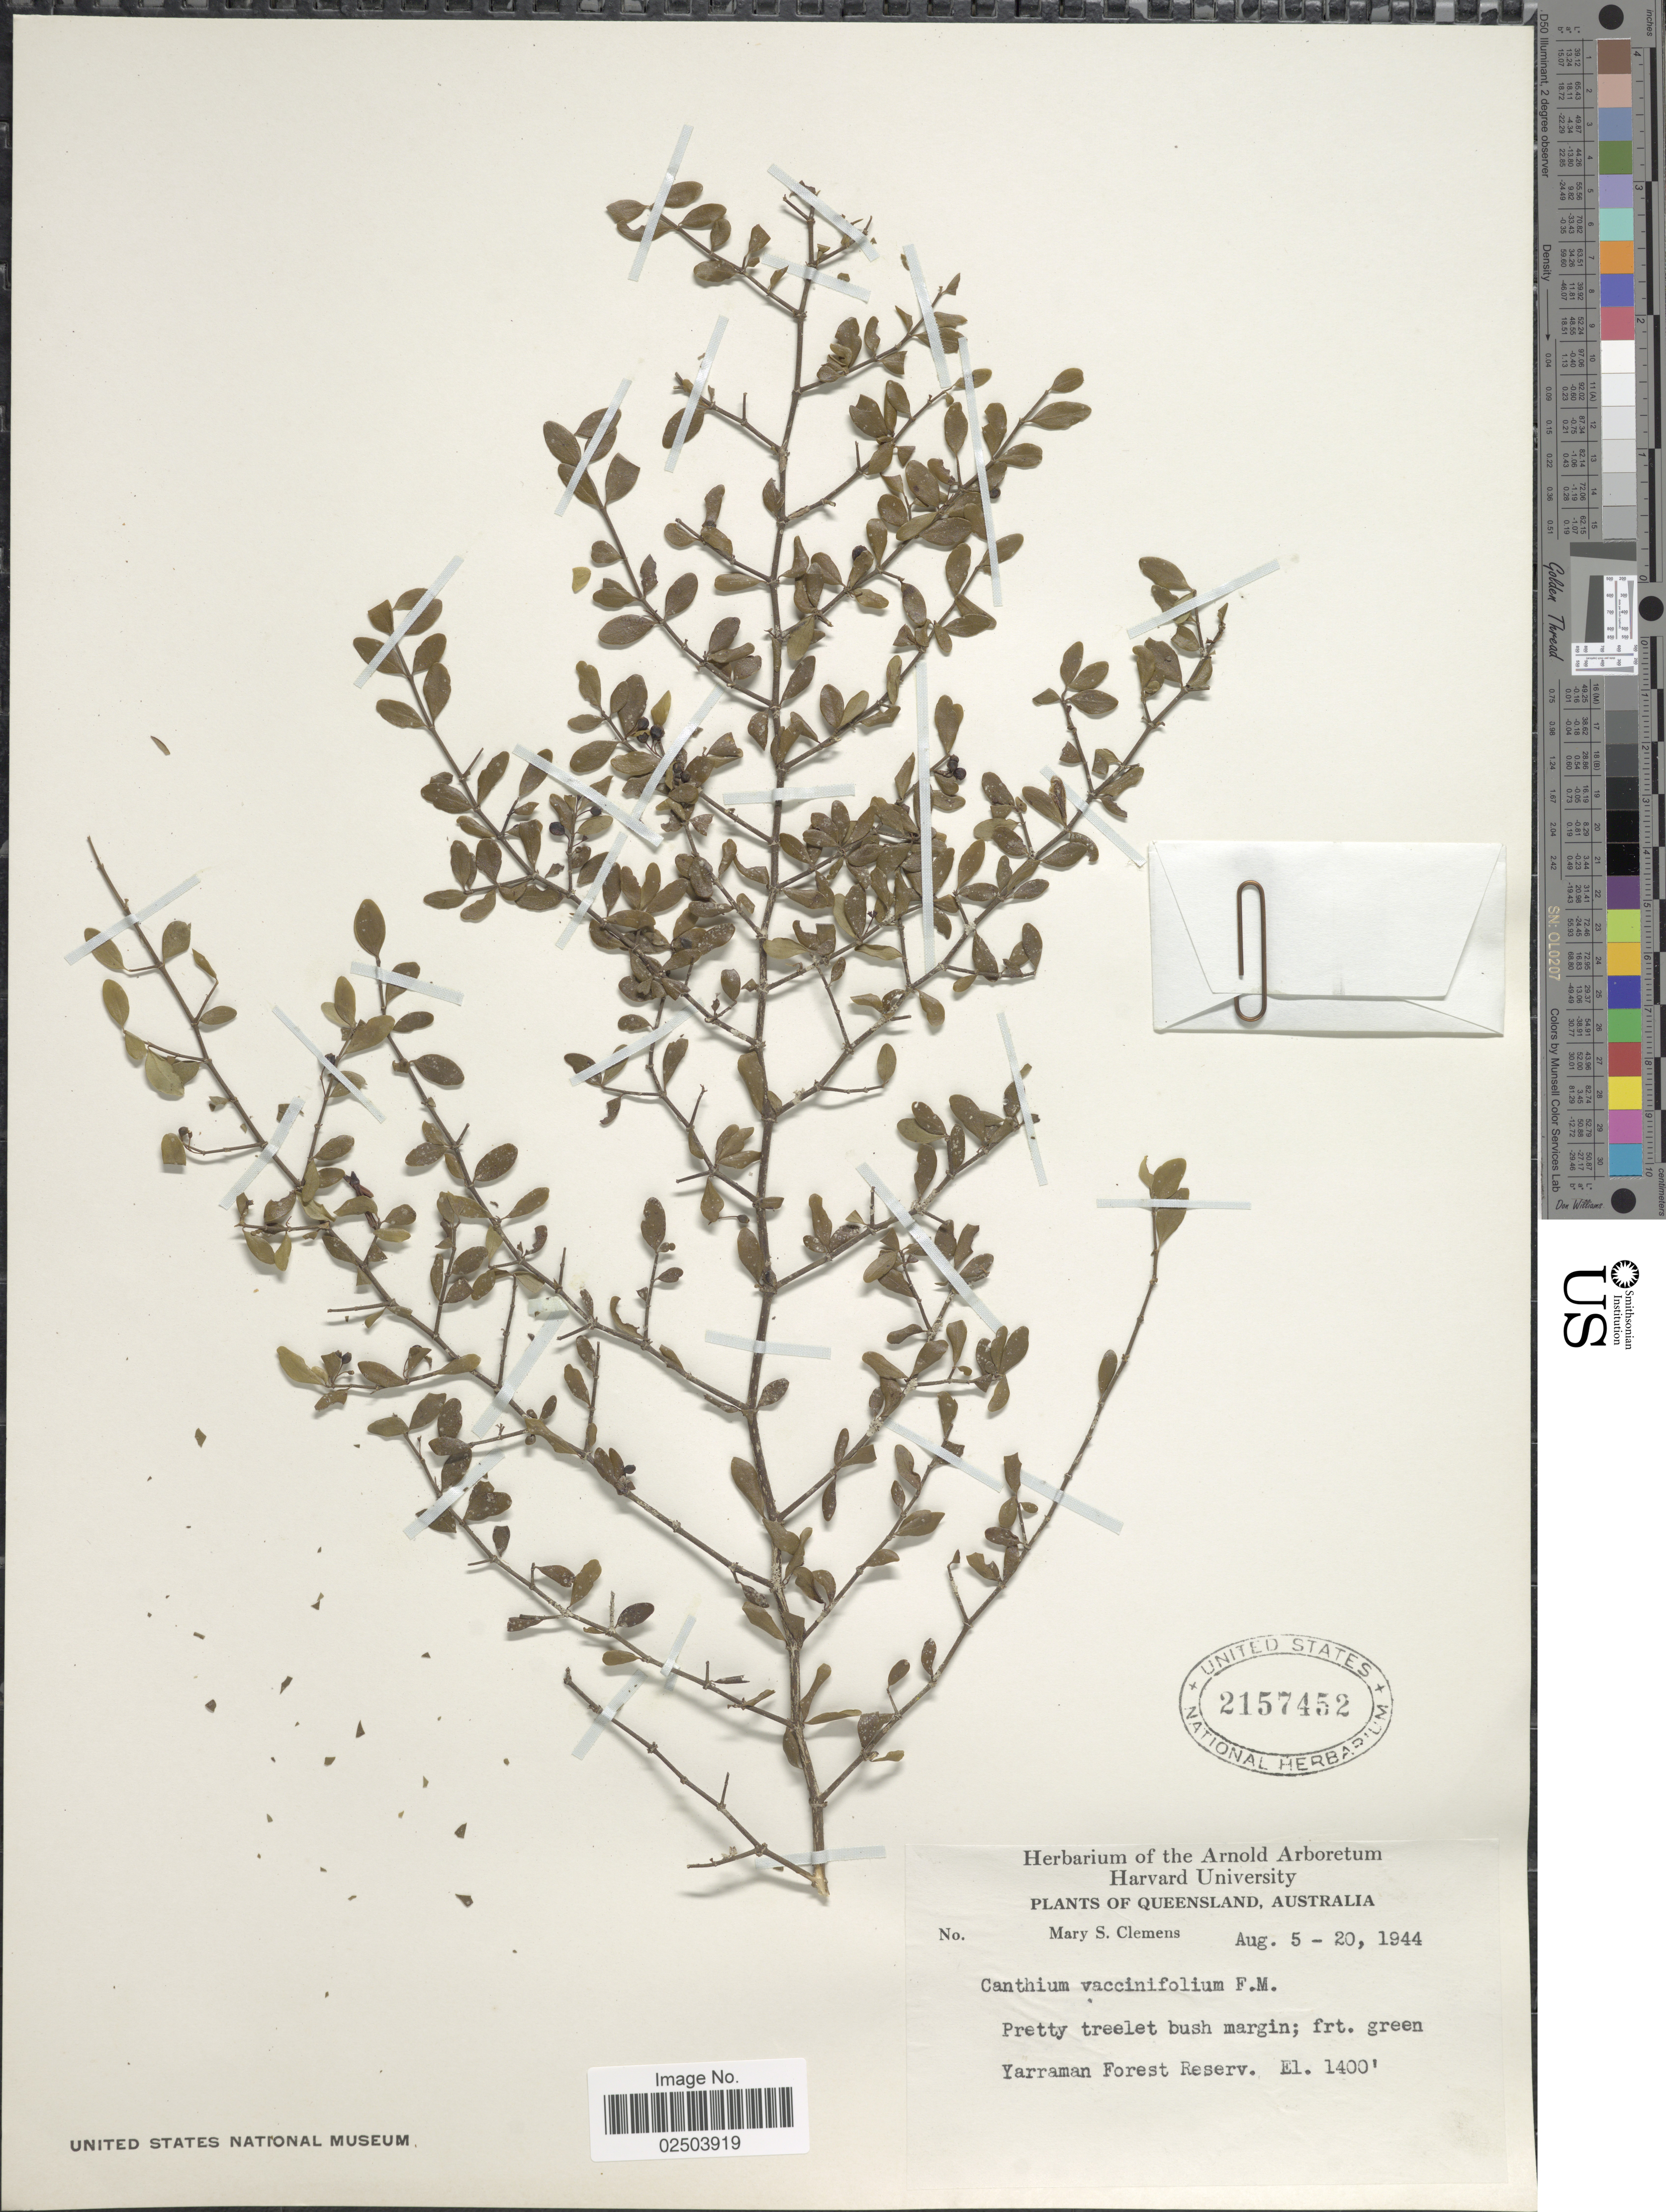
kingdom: Plantae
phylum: Tracheophyta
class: Magnoliopsida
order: Gentianales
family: Rubiaceae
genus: Everistia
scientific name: Everistia vacciniifolia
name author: (F. Muell.) S. T. Reynolds & R.J.F. Hend.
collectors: M. S. Clemens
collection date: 1944-08-05/1944-08-20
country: Australia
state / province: Queensland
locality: Yarraman Forest Reserv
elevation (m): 427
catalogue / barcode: US 2157452